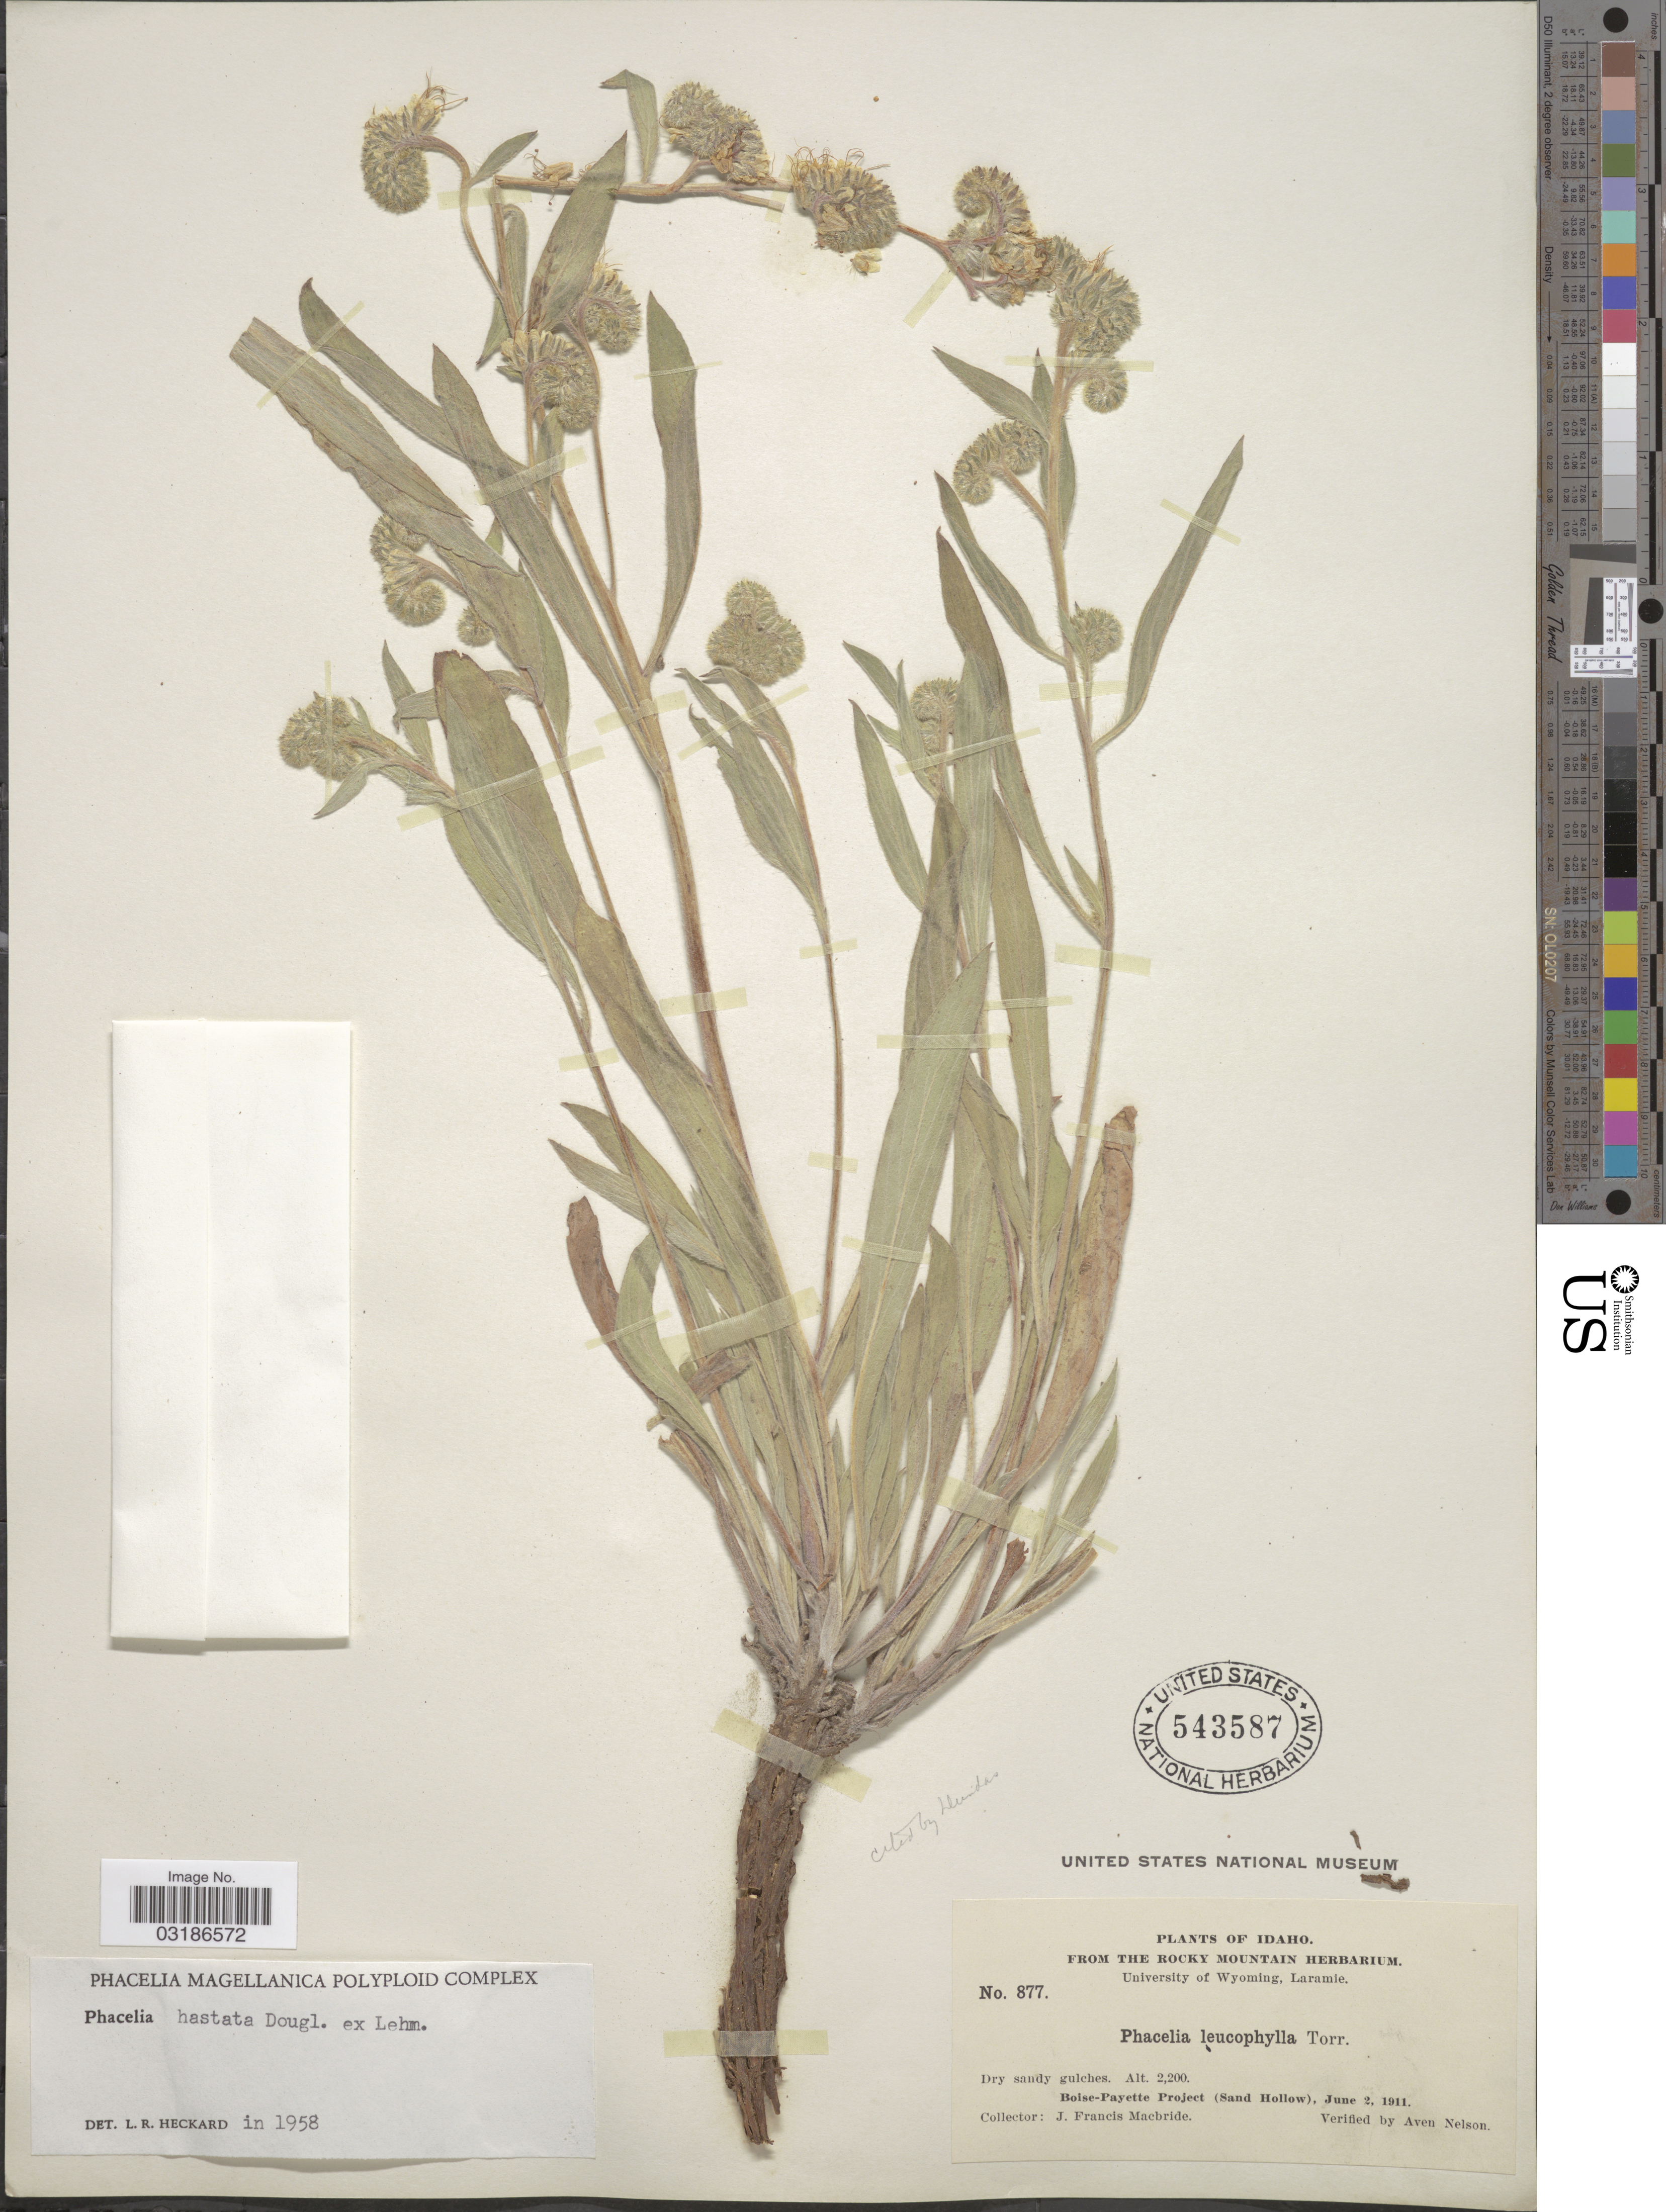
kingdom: Plantae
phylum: Tracheophyta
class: Magnoliopsida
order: Boraginales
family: Hydrophyllaceae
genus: Phacelia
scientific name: Phacelia hastata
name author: Douglas ex Lehm.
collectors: J. F. Macbride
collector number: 877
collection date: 1911-06-02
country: United States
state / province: Idaho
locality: Dry sandy gulches, Boise-Payette Project (Sand Hollow).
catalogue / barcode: US 543587